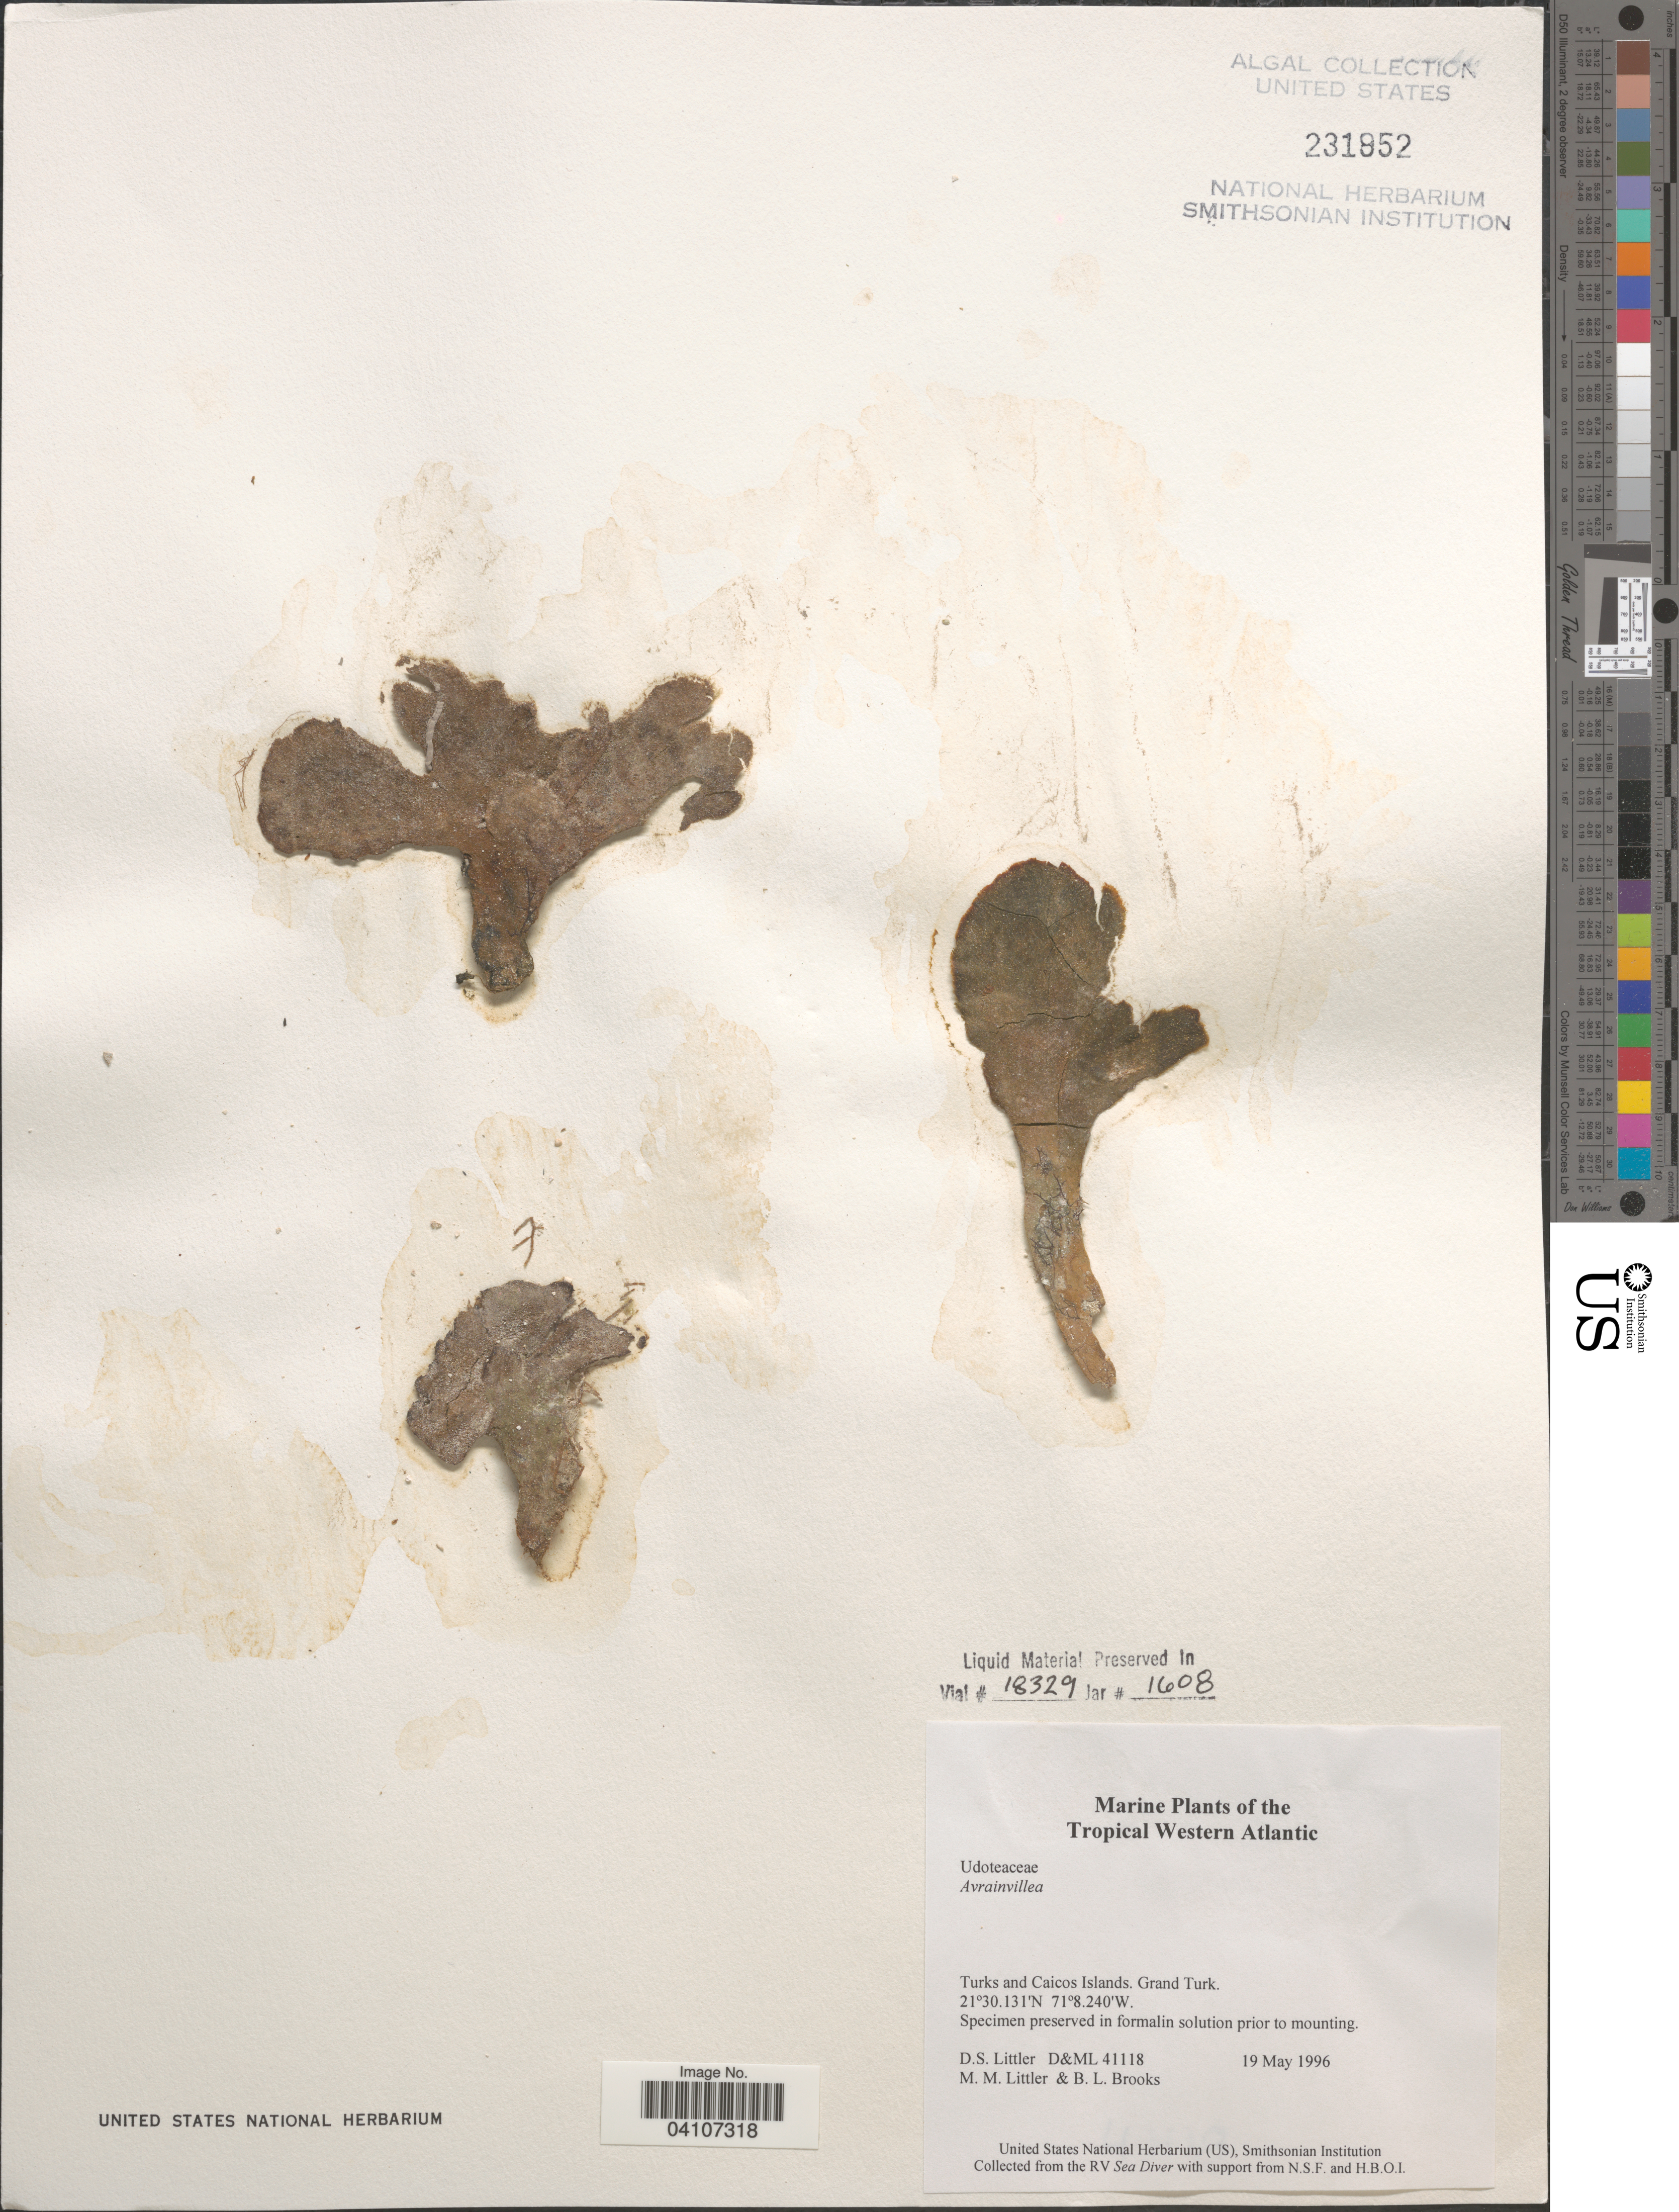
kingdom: Plantae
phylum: Chlorophyta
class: Ulvophyceae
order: Bryopsidales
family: Dichotomosiphonaceae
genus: Avrainvillea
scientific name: Avrainvillea sp.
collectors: D. S. Littler & B. Brooks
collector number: D&ML41118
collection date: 1996-05-19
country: Turks and Caicos Islands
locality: Tropical Western Atlantic. Grand Turk.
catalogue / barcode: US 231952